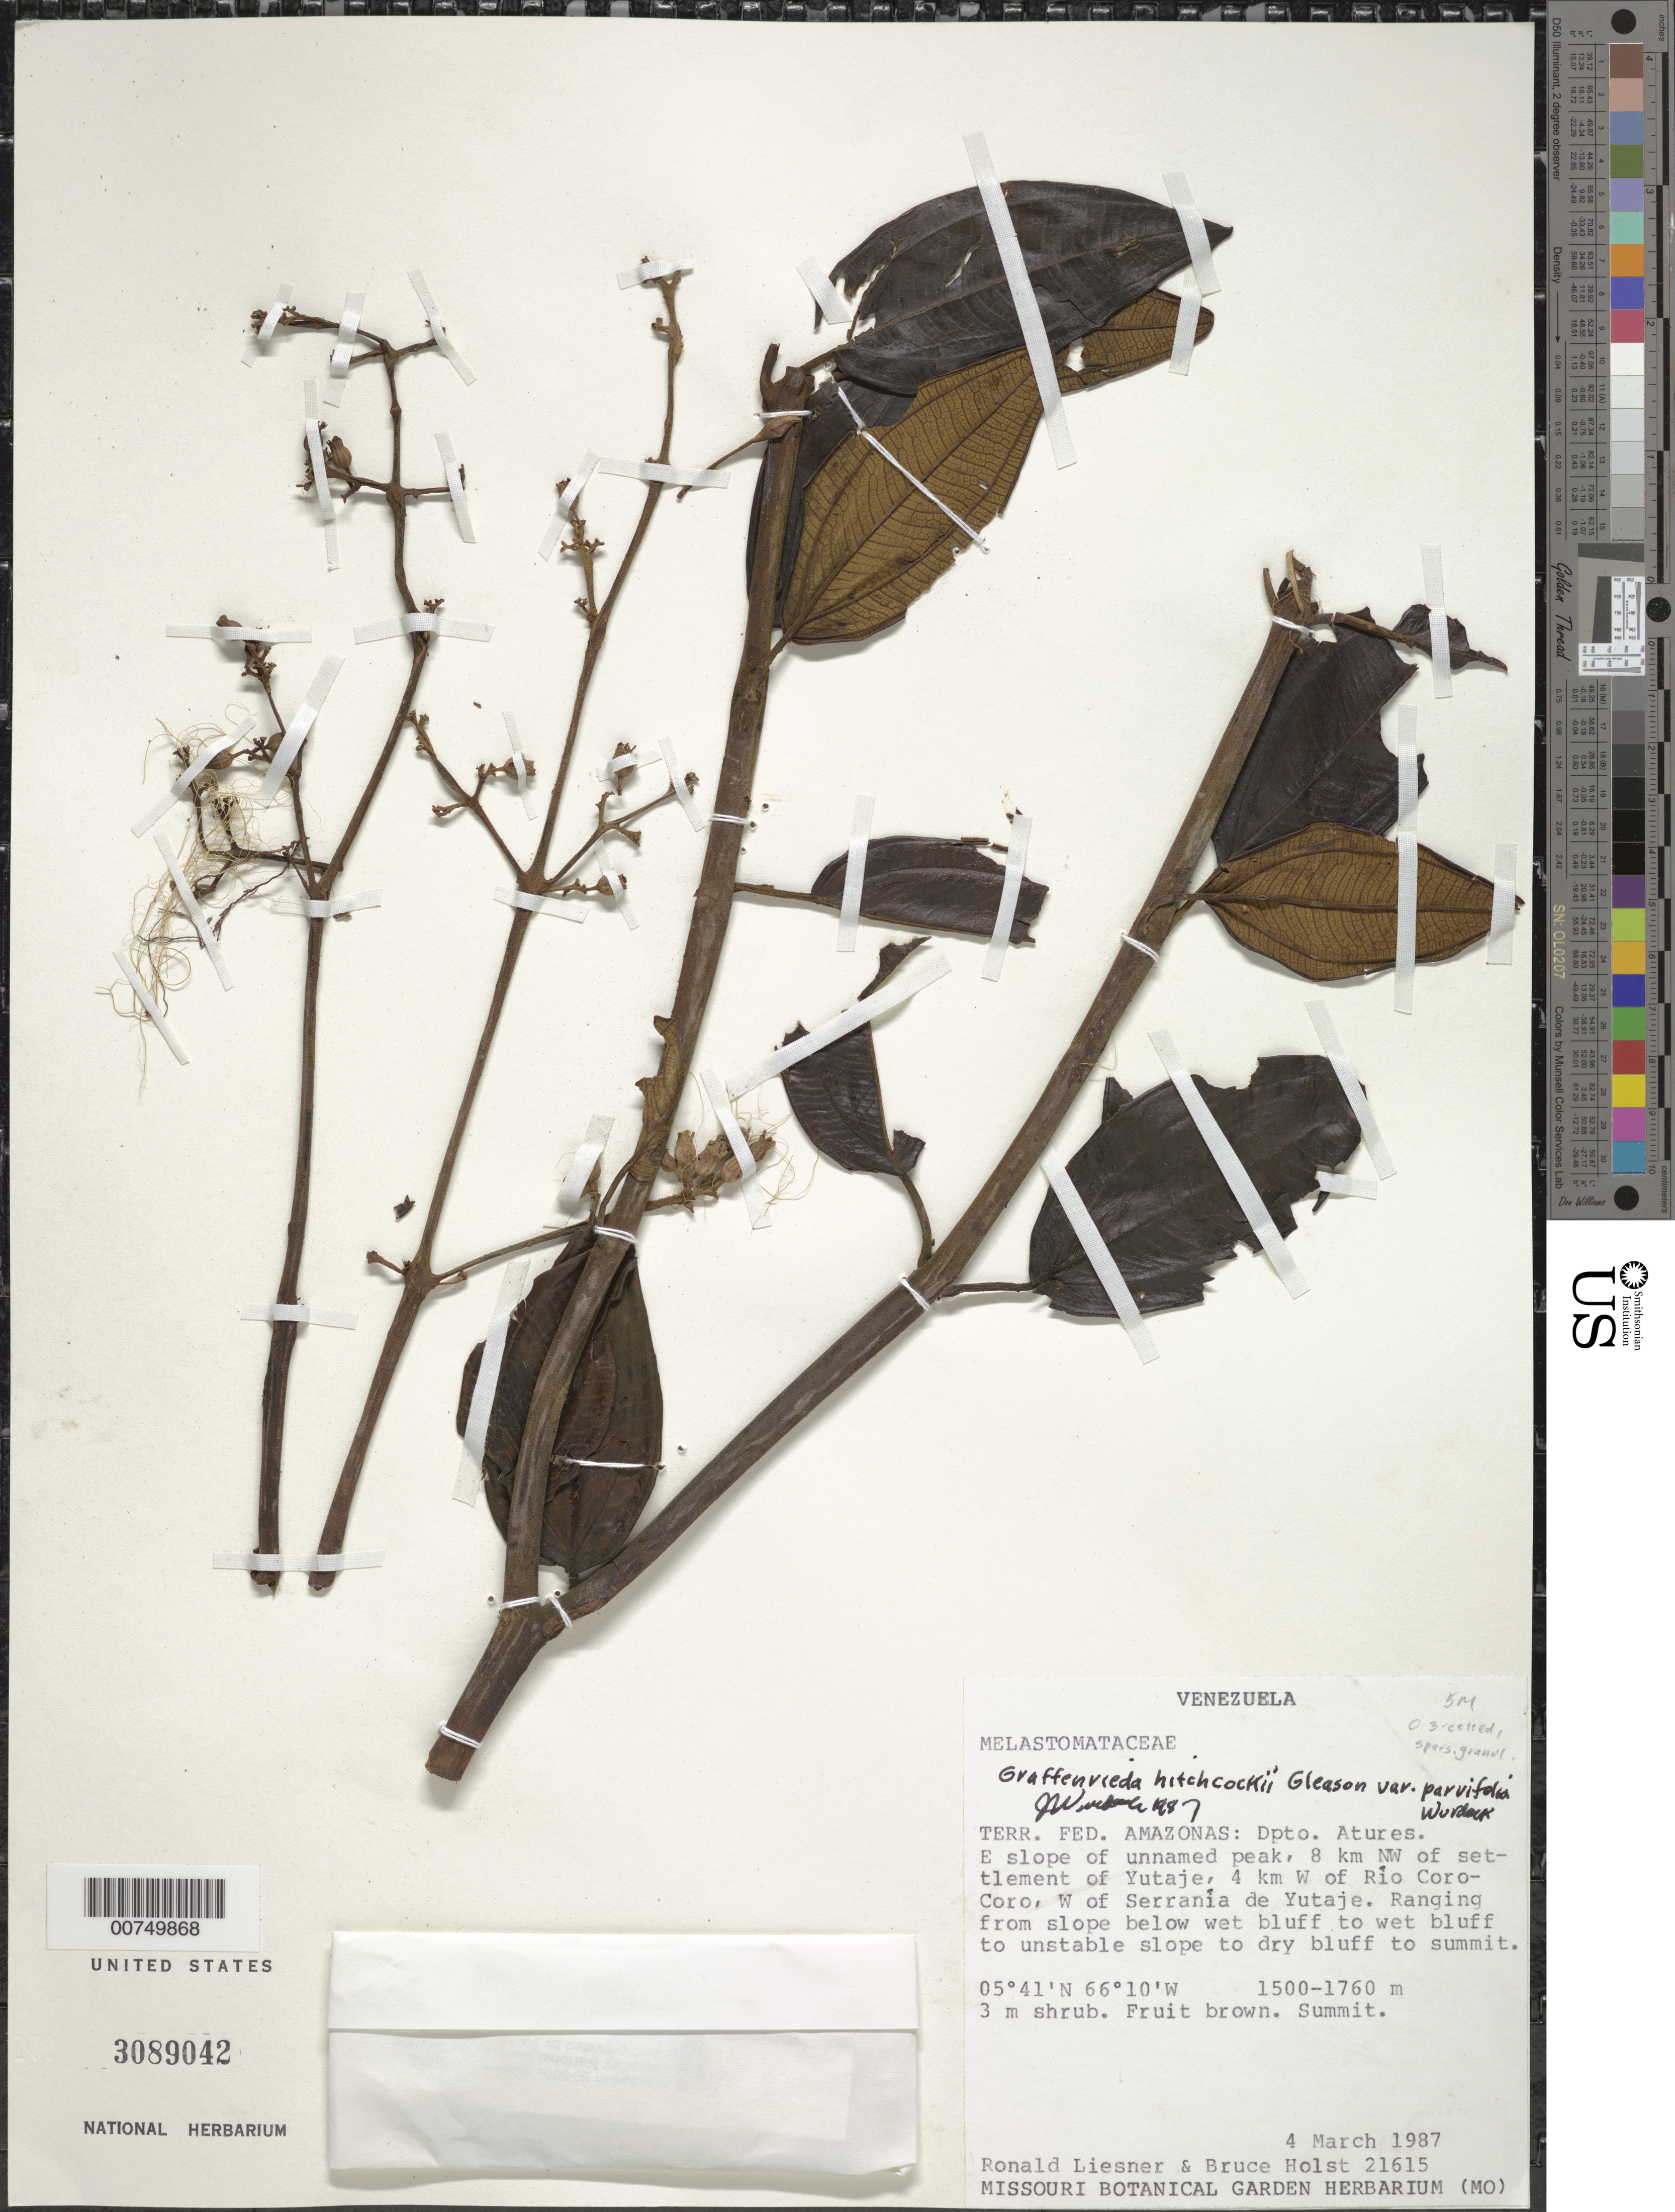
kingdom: Plantae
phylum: Tracheophyta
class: Magnoliopsida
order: Myrtales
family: Melastomataceae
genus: Graffenrieda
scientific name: Graffenrieda hitchcockii var. parvifolia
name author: Wurdack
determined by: Wurdack, John J., (US), US (UNITED STATES)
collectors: R. L. Liesner & B. Holst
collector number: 21615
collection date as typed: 4-Mar-87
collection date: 1987-03-04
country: Venezuela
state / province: Amazonas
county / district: Atures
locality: Yutajé settlement, 8 km NW of; 4 km W of Río Coro-Coro, W of Serrania de Yutajé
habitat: Summit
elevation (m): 1500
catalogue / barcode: US 3089042